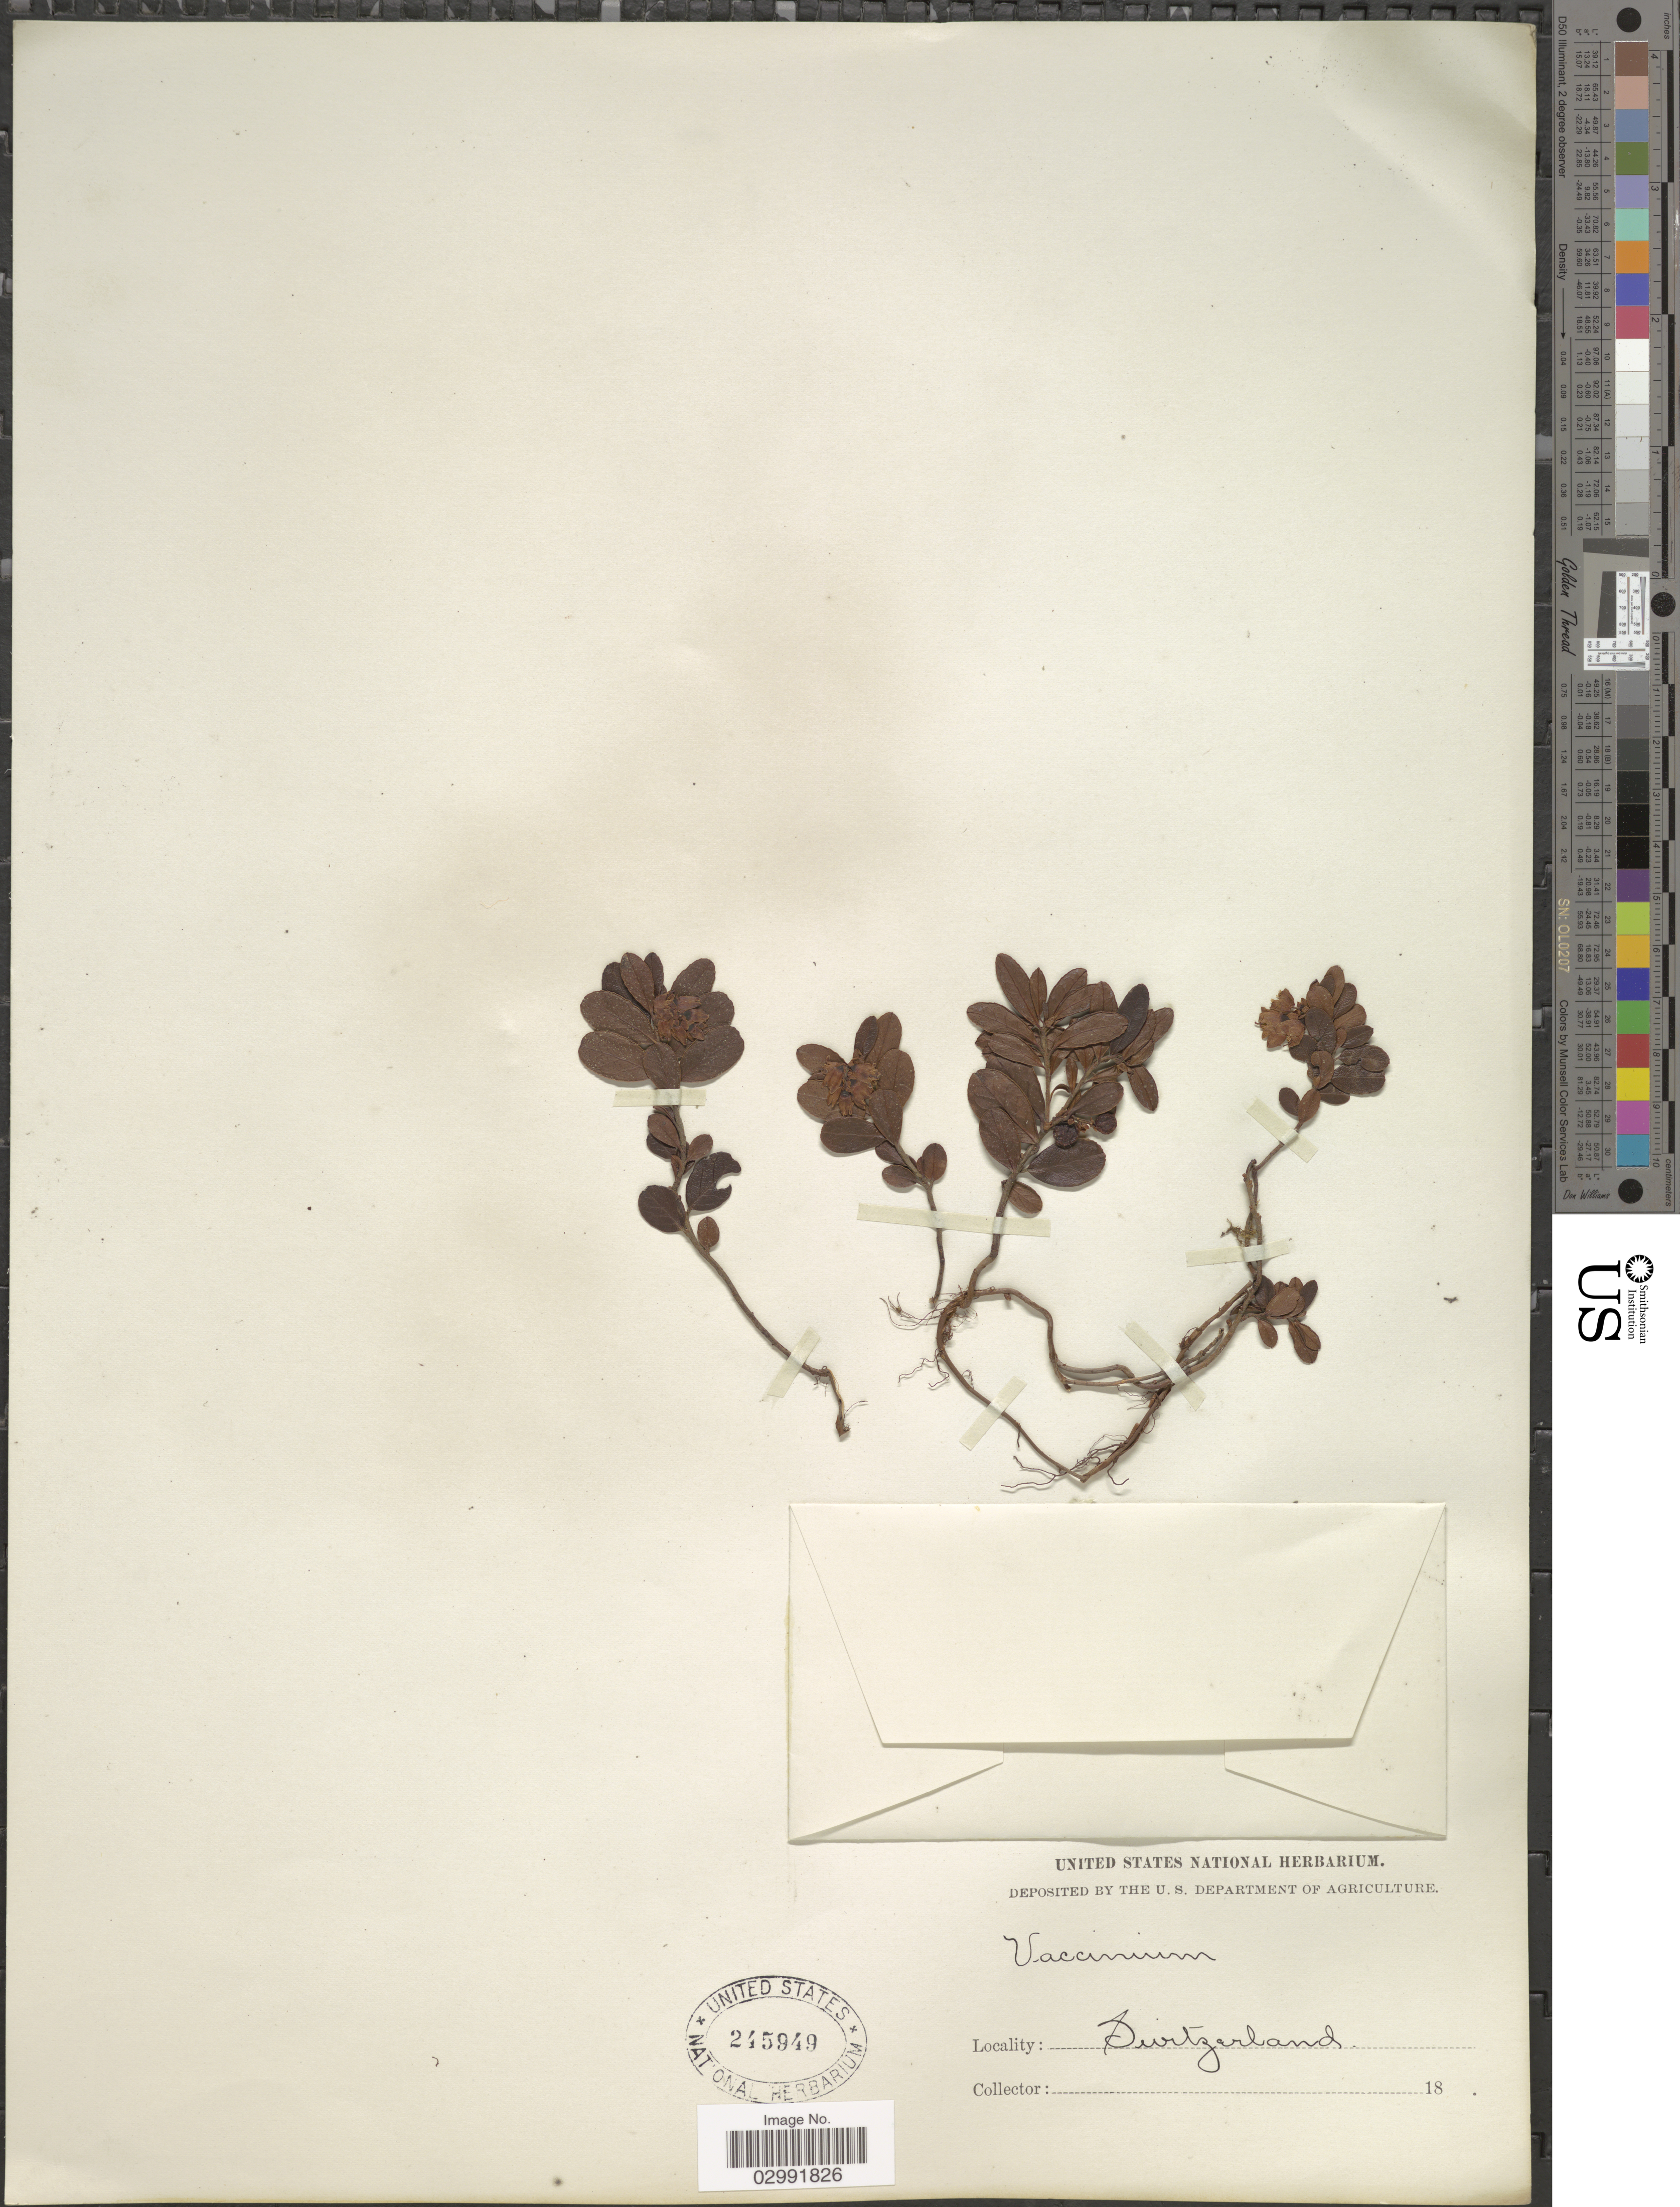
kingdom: Plantae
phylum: Tracheophyta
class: Magnoliopsida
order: Ericales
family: Ericaceae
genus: Vaccinium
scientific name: Vaccinium vitis-idaea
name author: L.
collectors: ex herb. United States National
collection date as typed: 18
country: Switzerland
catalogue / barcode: US 245949